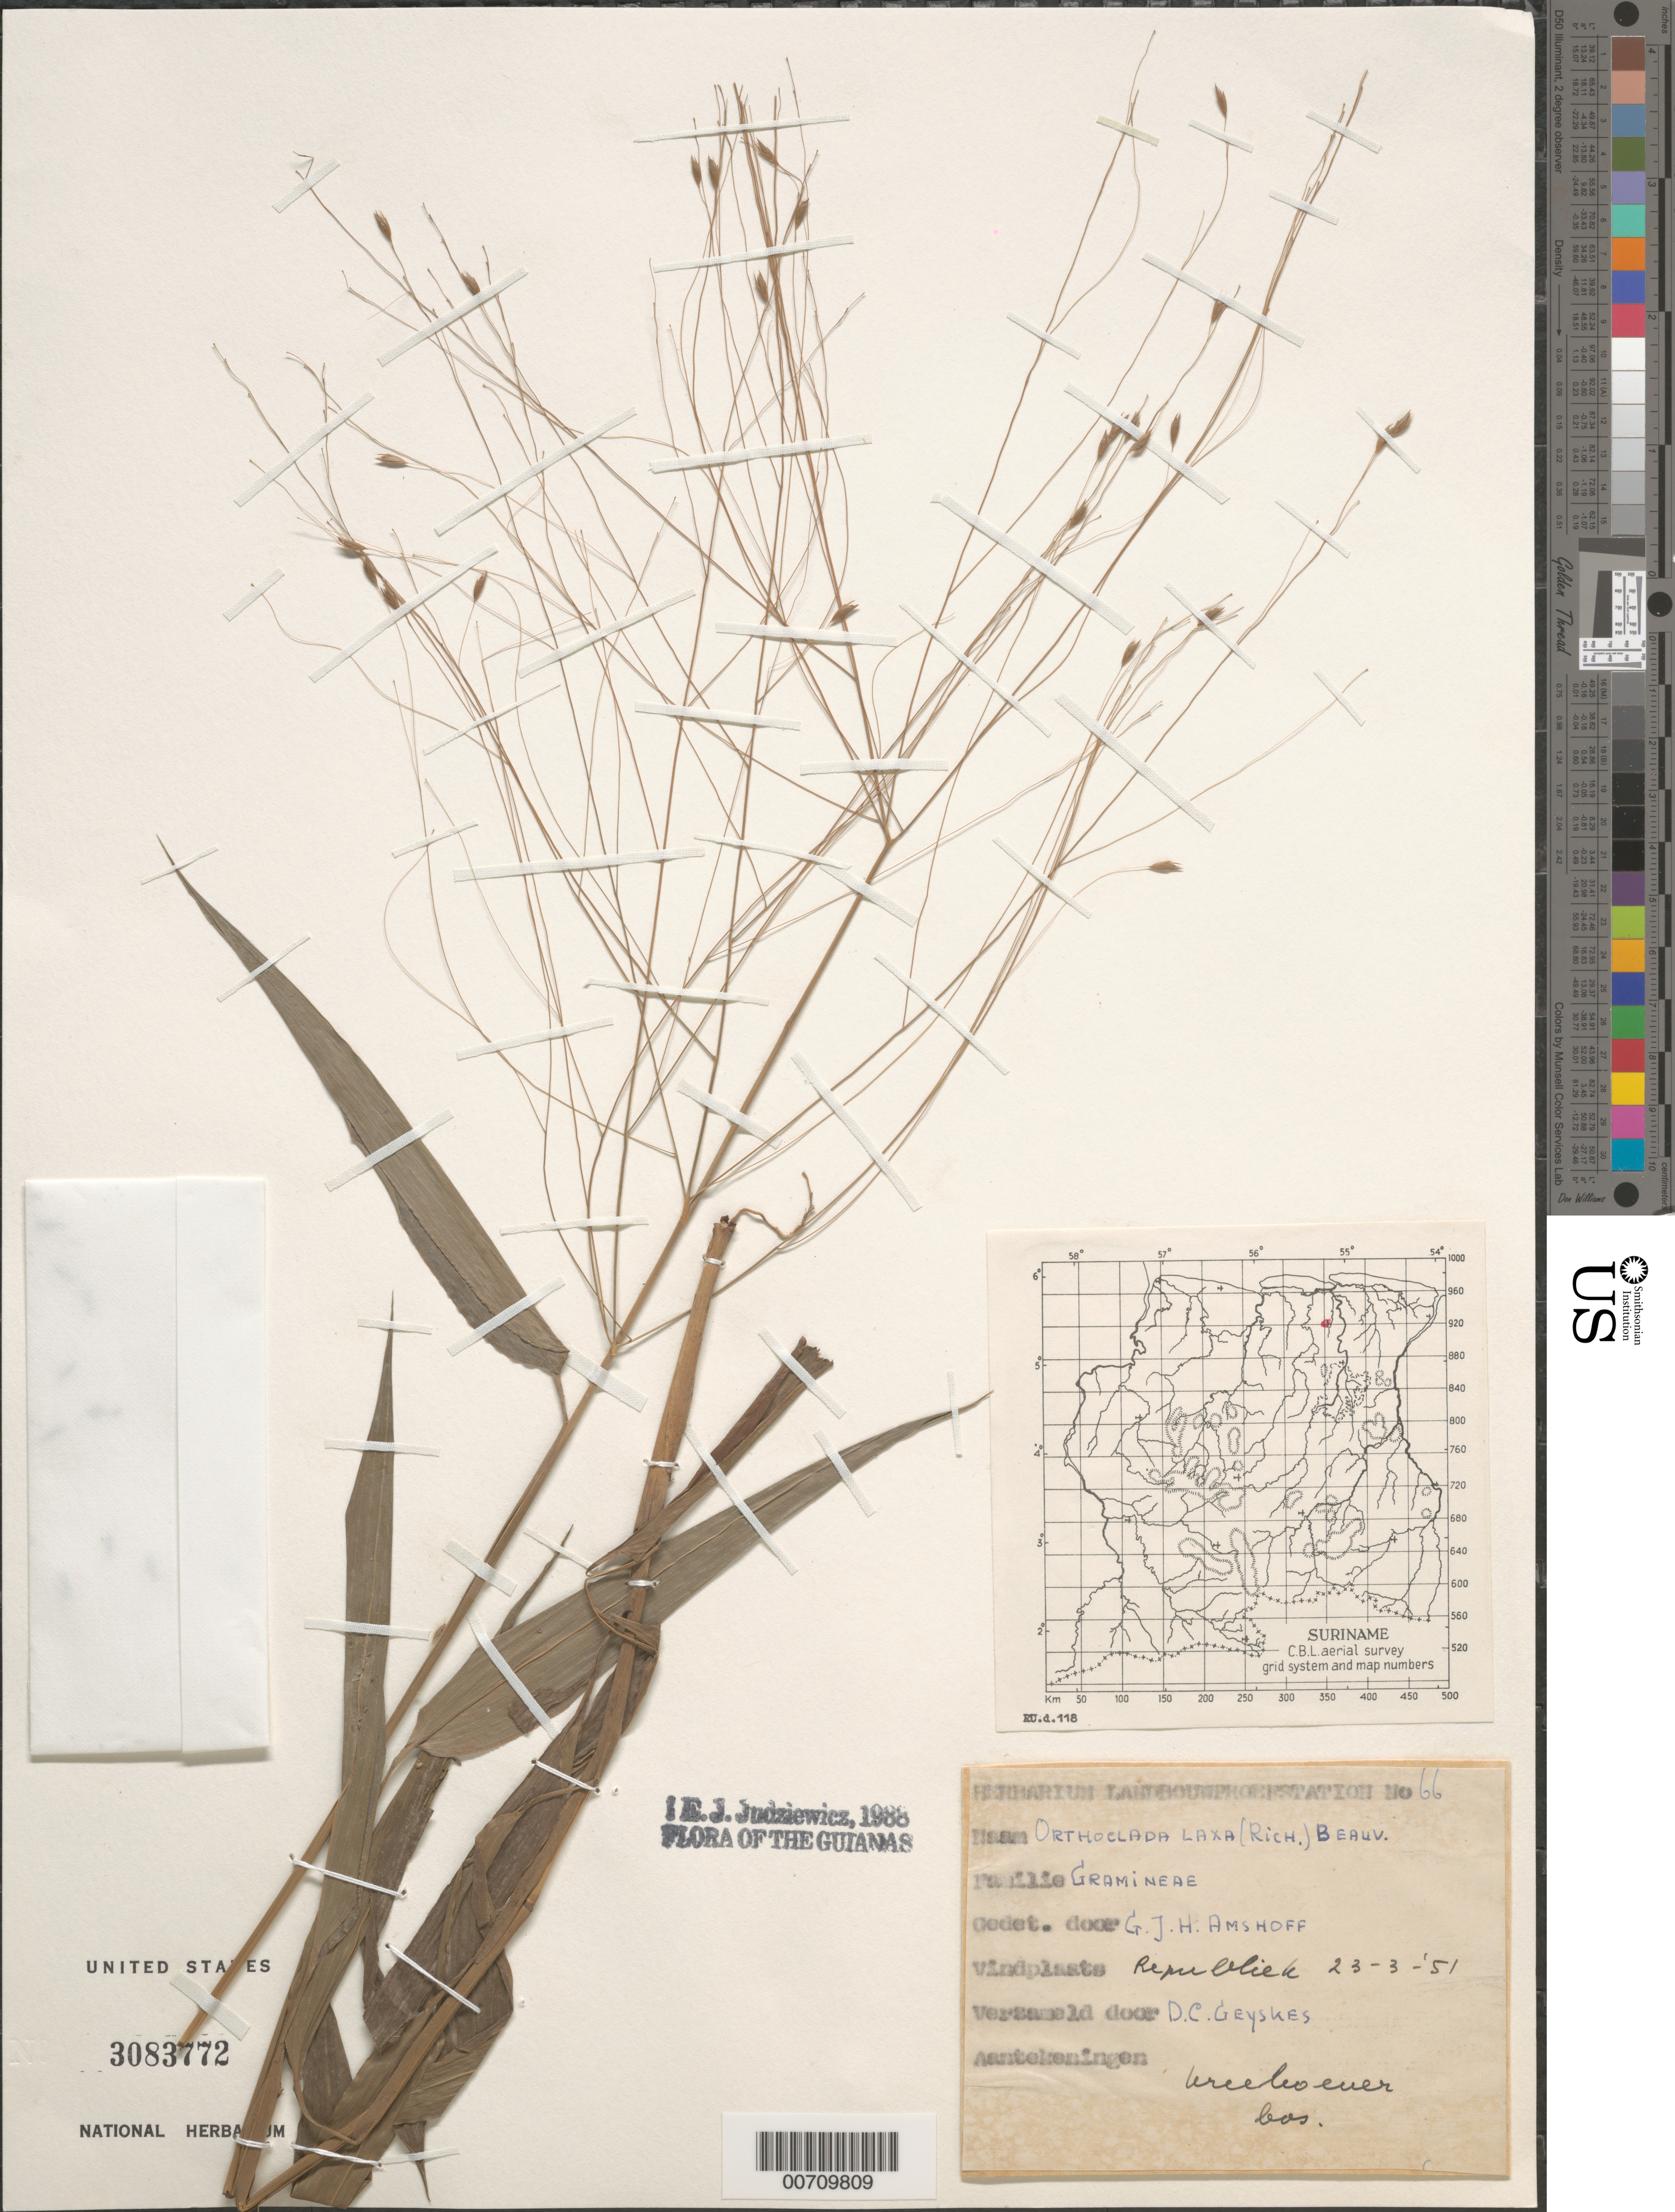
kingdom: Plantae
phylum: Tracheophyta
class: Liliopsida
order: Poales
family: Poaceae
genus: Orthoclada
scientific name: Orthoclada laxa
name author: P. Beauv.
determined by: Amshoff, G. J. H.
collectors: D. Geijskes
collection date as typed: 23-Mar-51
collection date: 1951-03-23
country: Suriname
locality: Republiek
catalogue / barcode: US 3083772